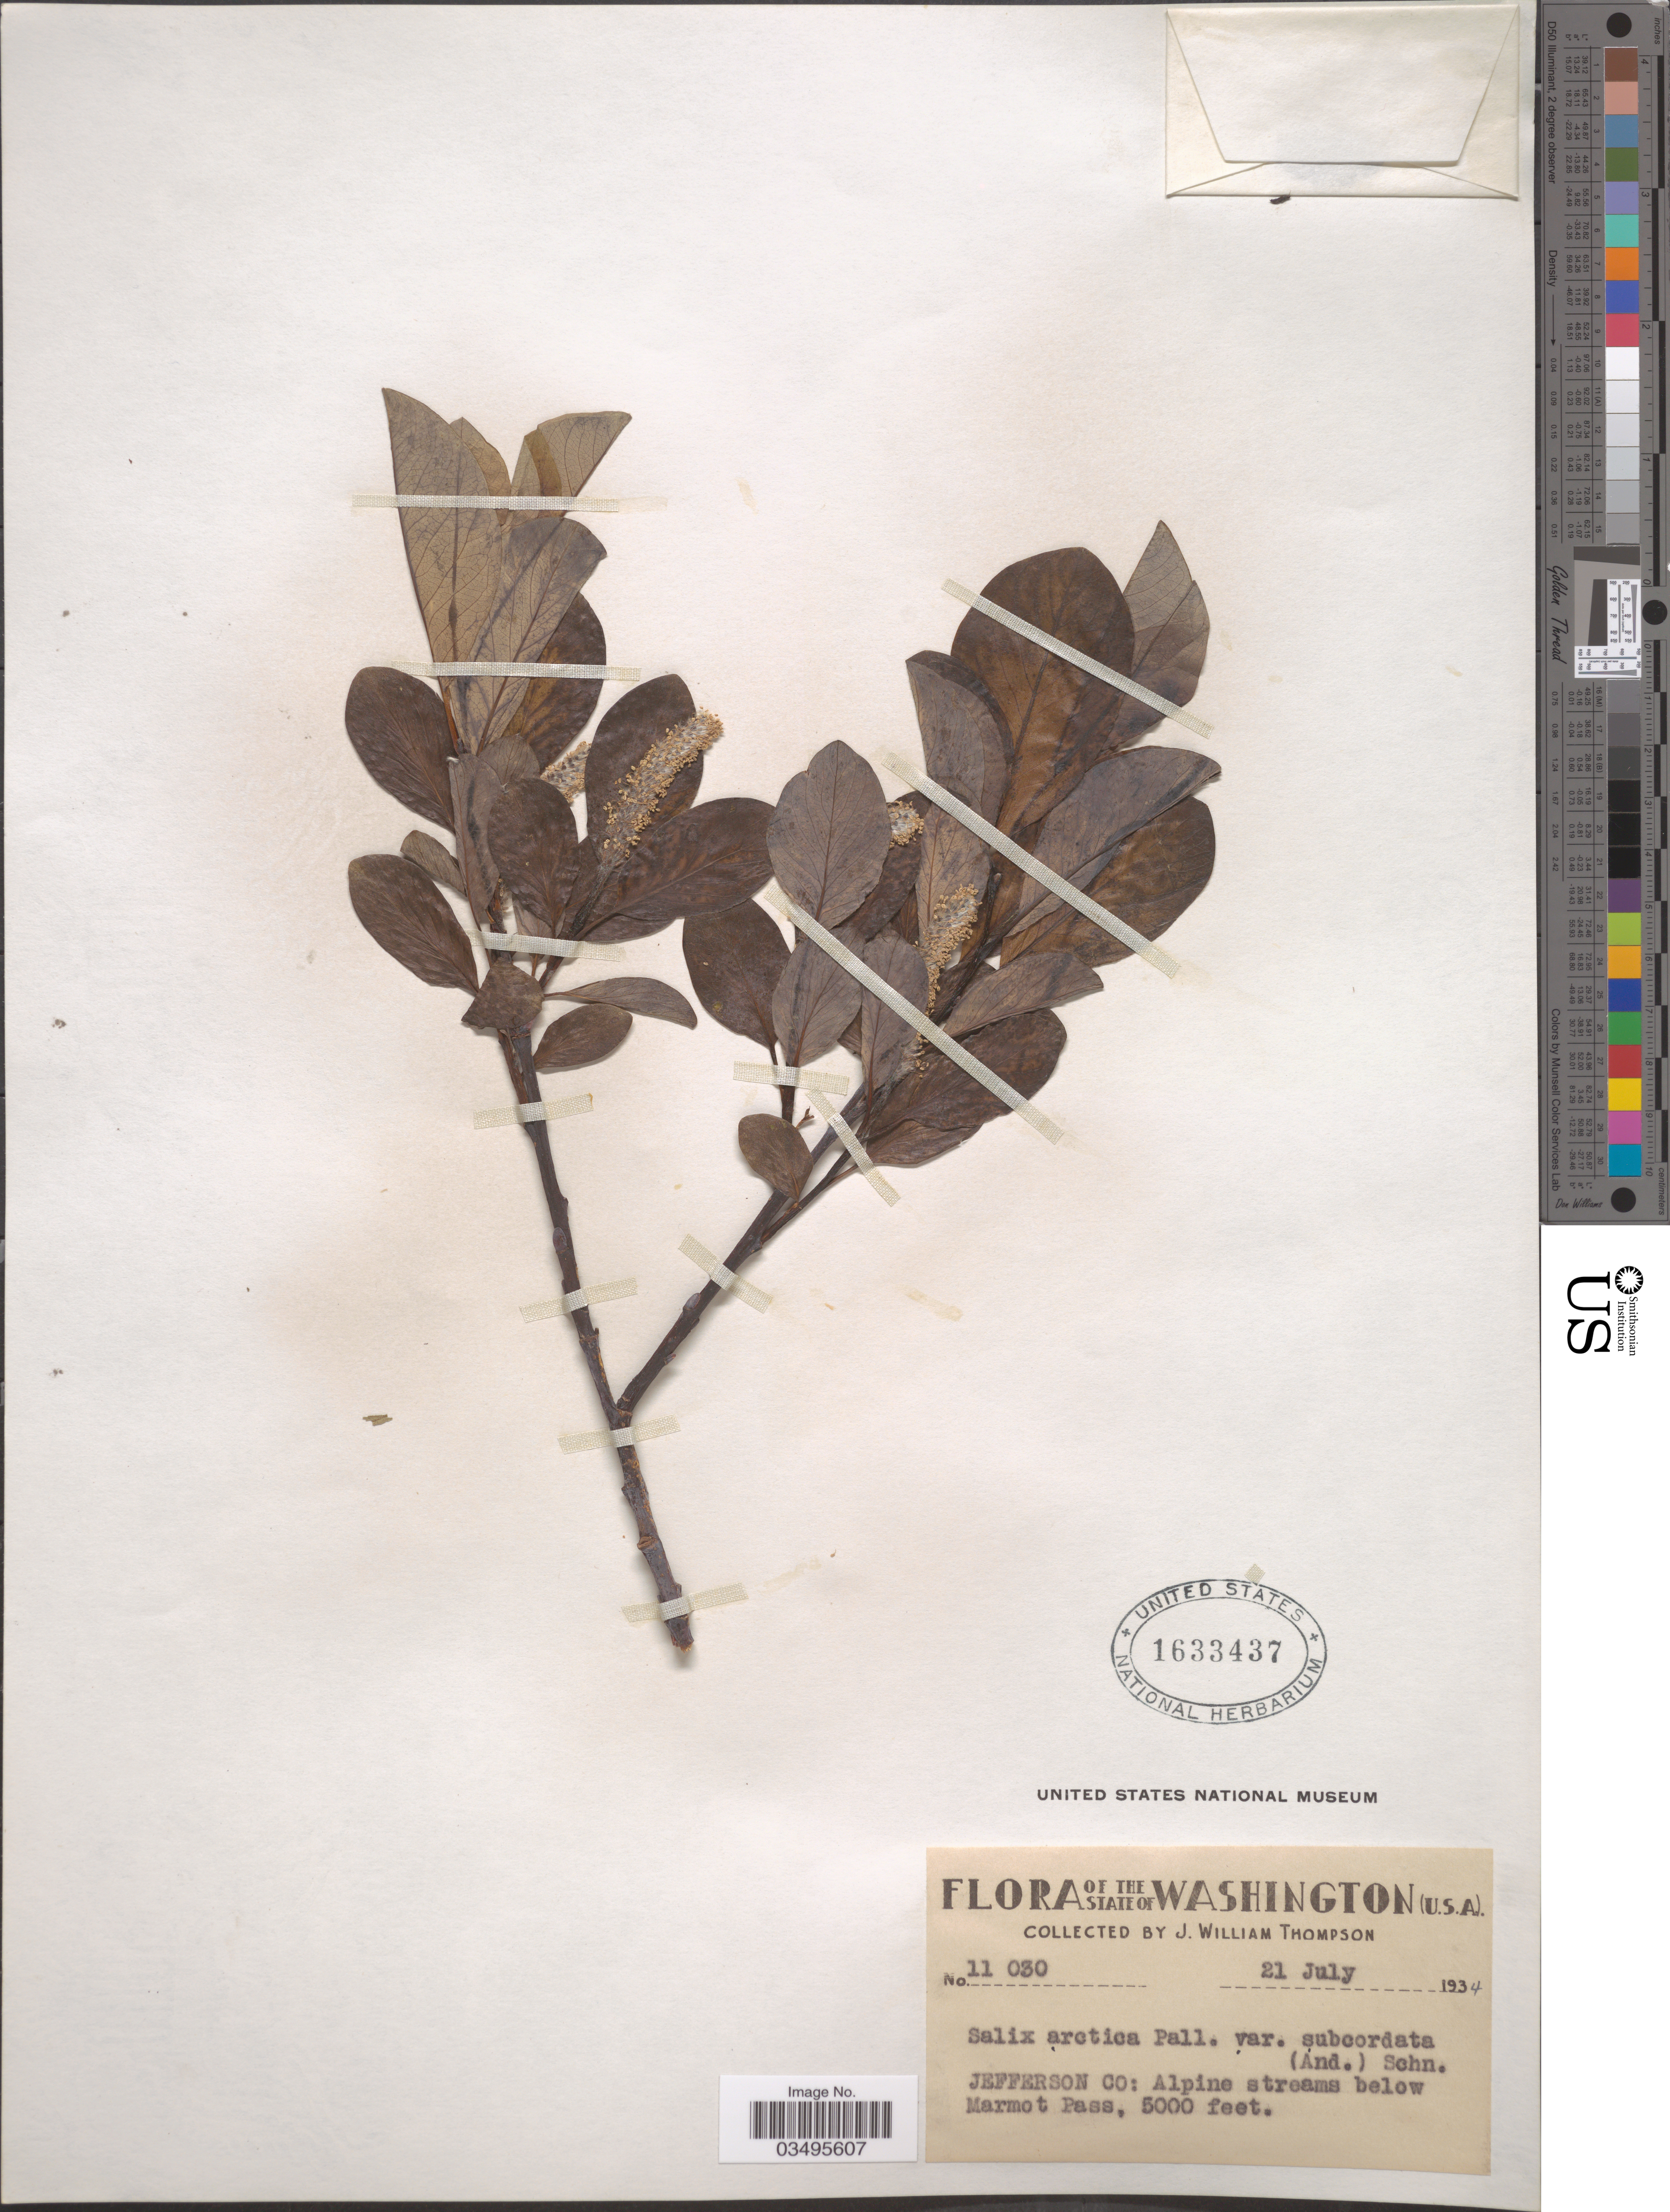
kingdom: Plantae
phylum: Tracheophyta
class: Magnoliopsida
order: Malpighiales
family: Salicaceae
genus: Salix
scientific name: Salix arctica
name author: Pall.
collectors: J. W. Thompson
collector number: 11030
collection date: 1934-07-21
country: United States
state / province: Washington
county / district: Jefferson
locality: Jefferson Co: Alpine streams below Marmot Pass.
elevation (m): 1524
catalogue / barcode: US 1633437